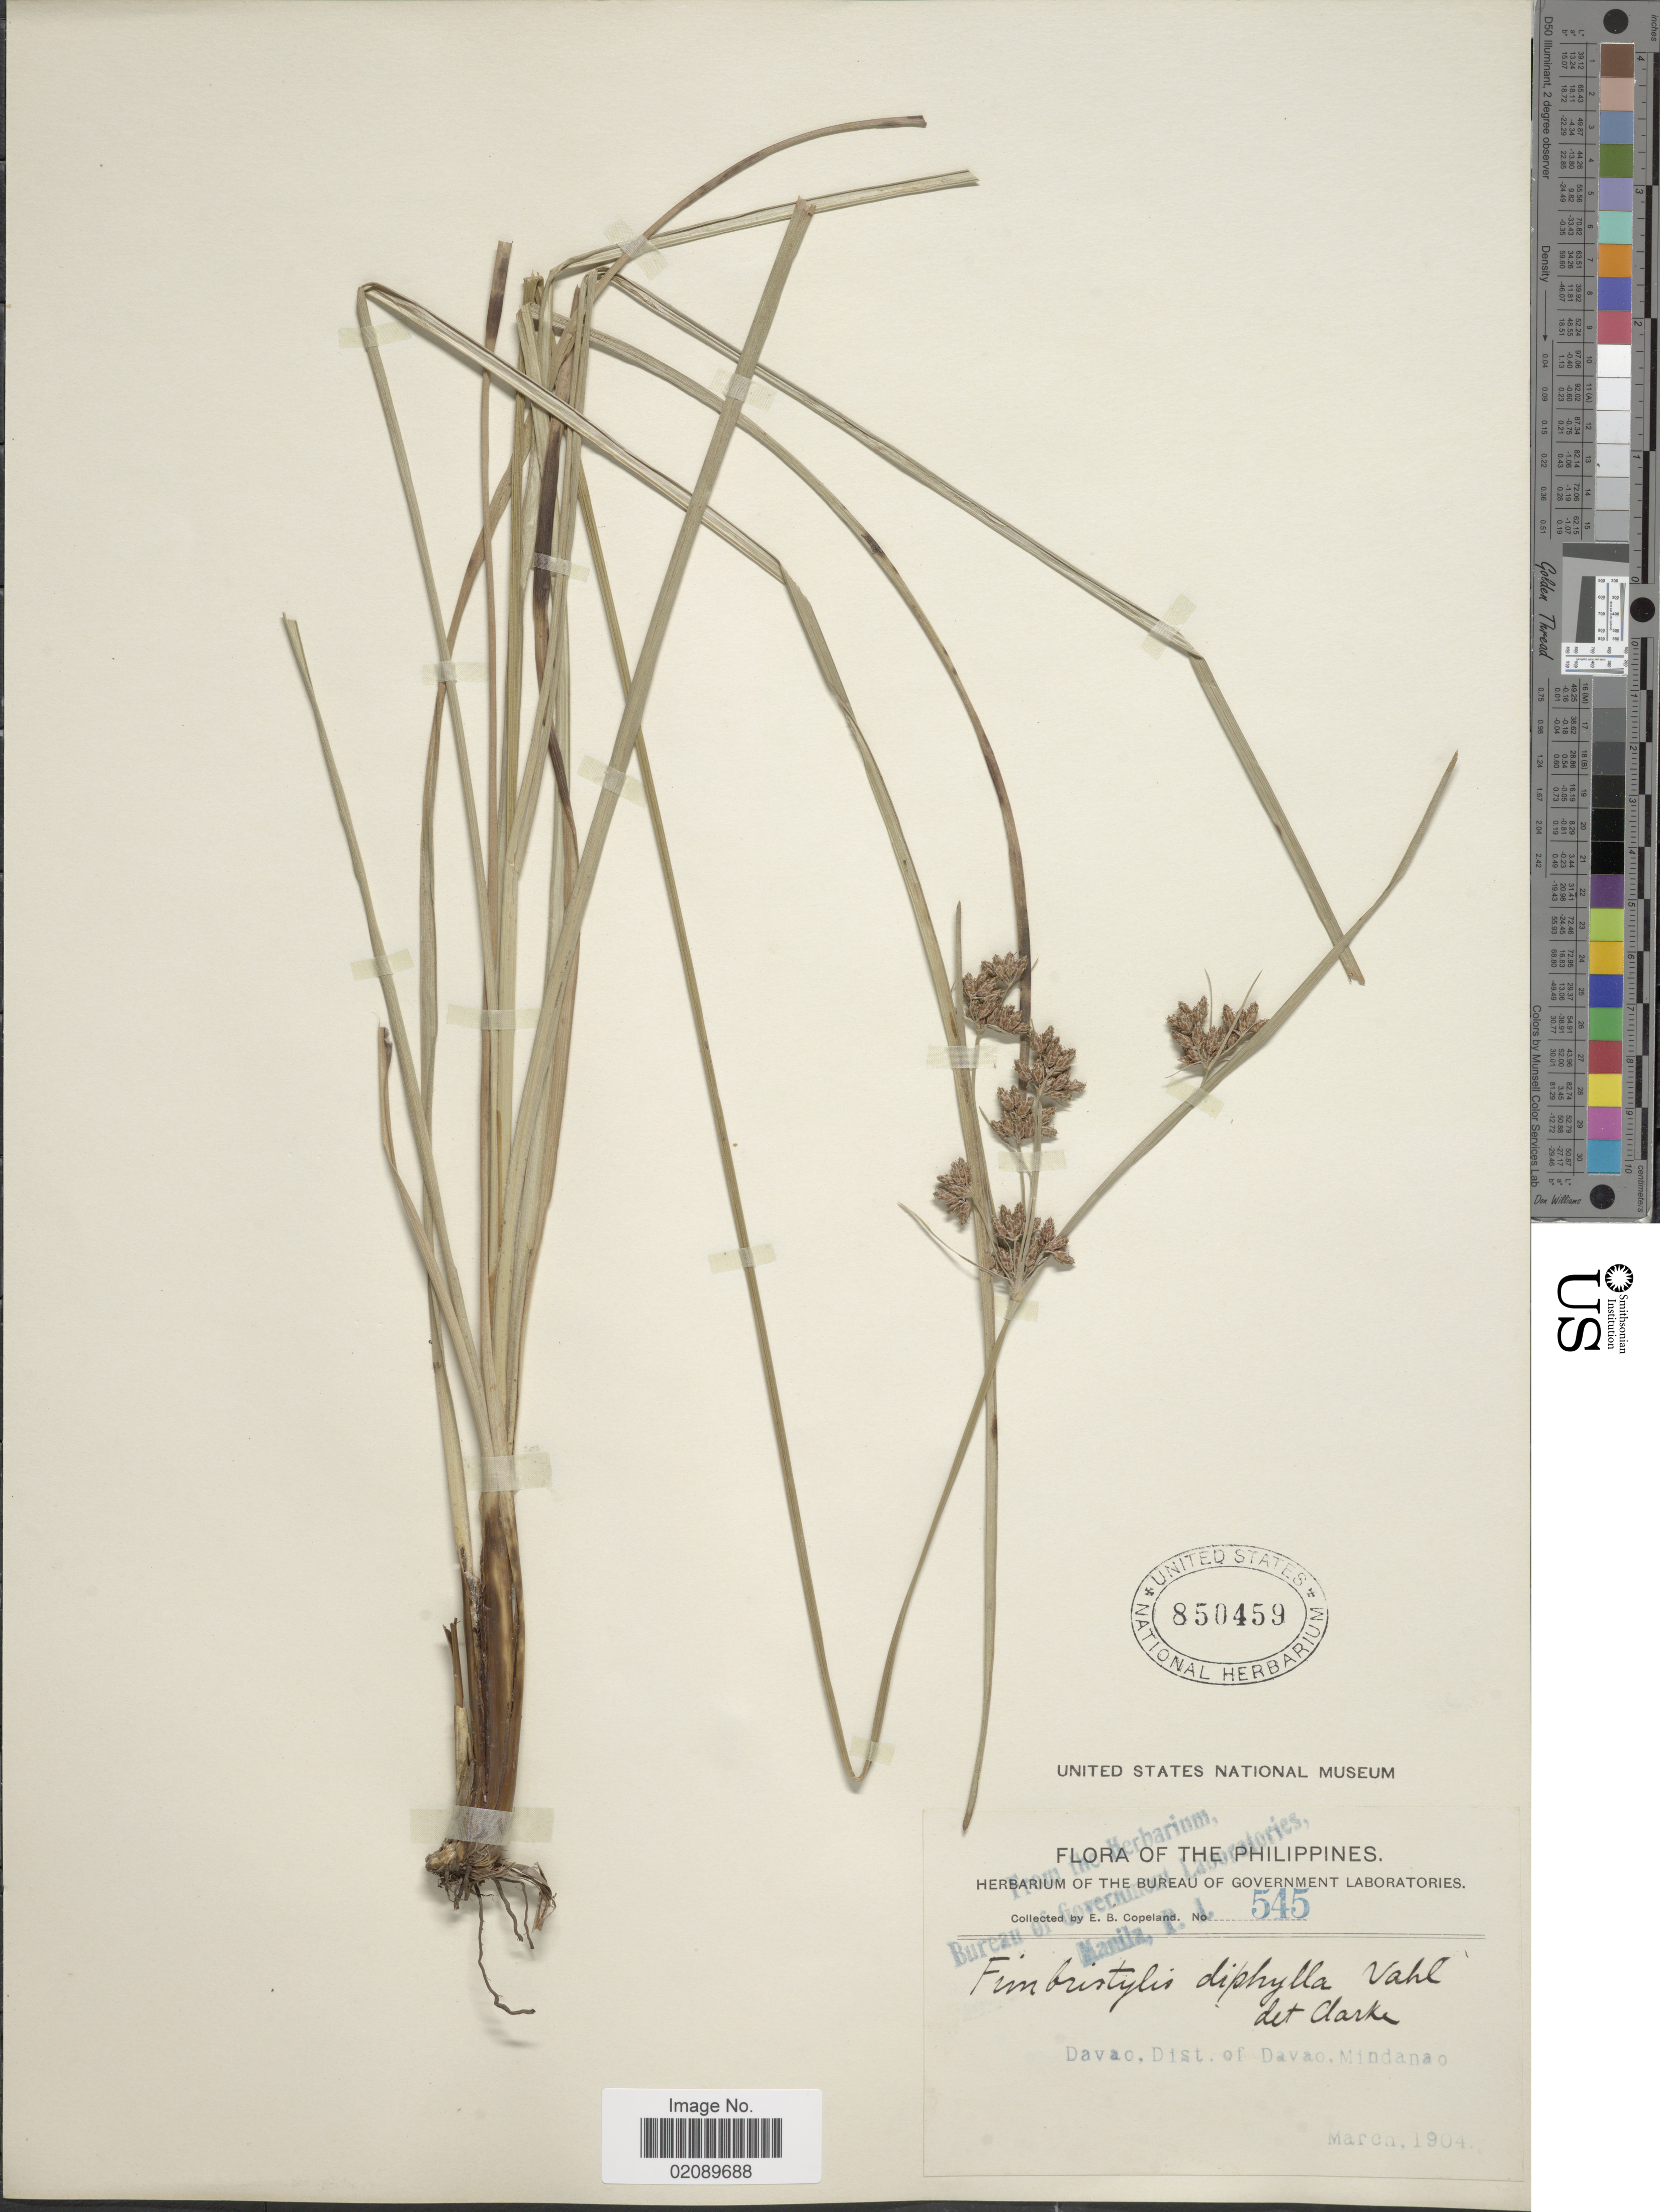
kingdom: Plantae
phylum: Tracheophyta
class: Liliopsida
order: Poales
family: Cyperaceae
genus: Fimbristylis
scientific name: Fimbristylis annua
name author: (All.) Roem. & Schult.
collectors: E. B. Copeland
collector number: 545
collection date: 1904-03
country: Philippines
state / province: Davao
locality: Dist. of Davao, Mindanao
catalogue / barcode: US 850459